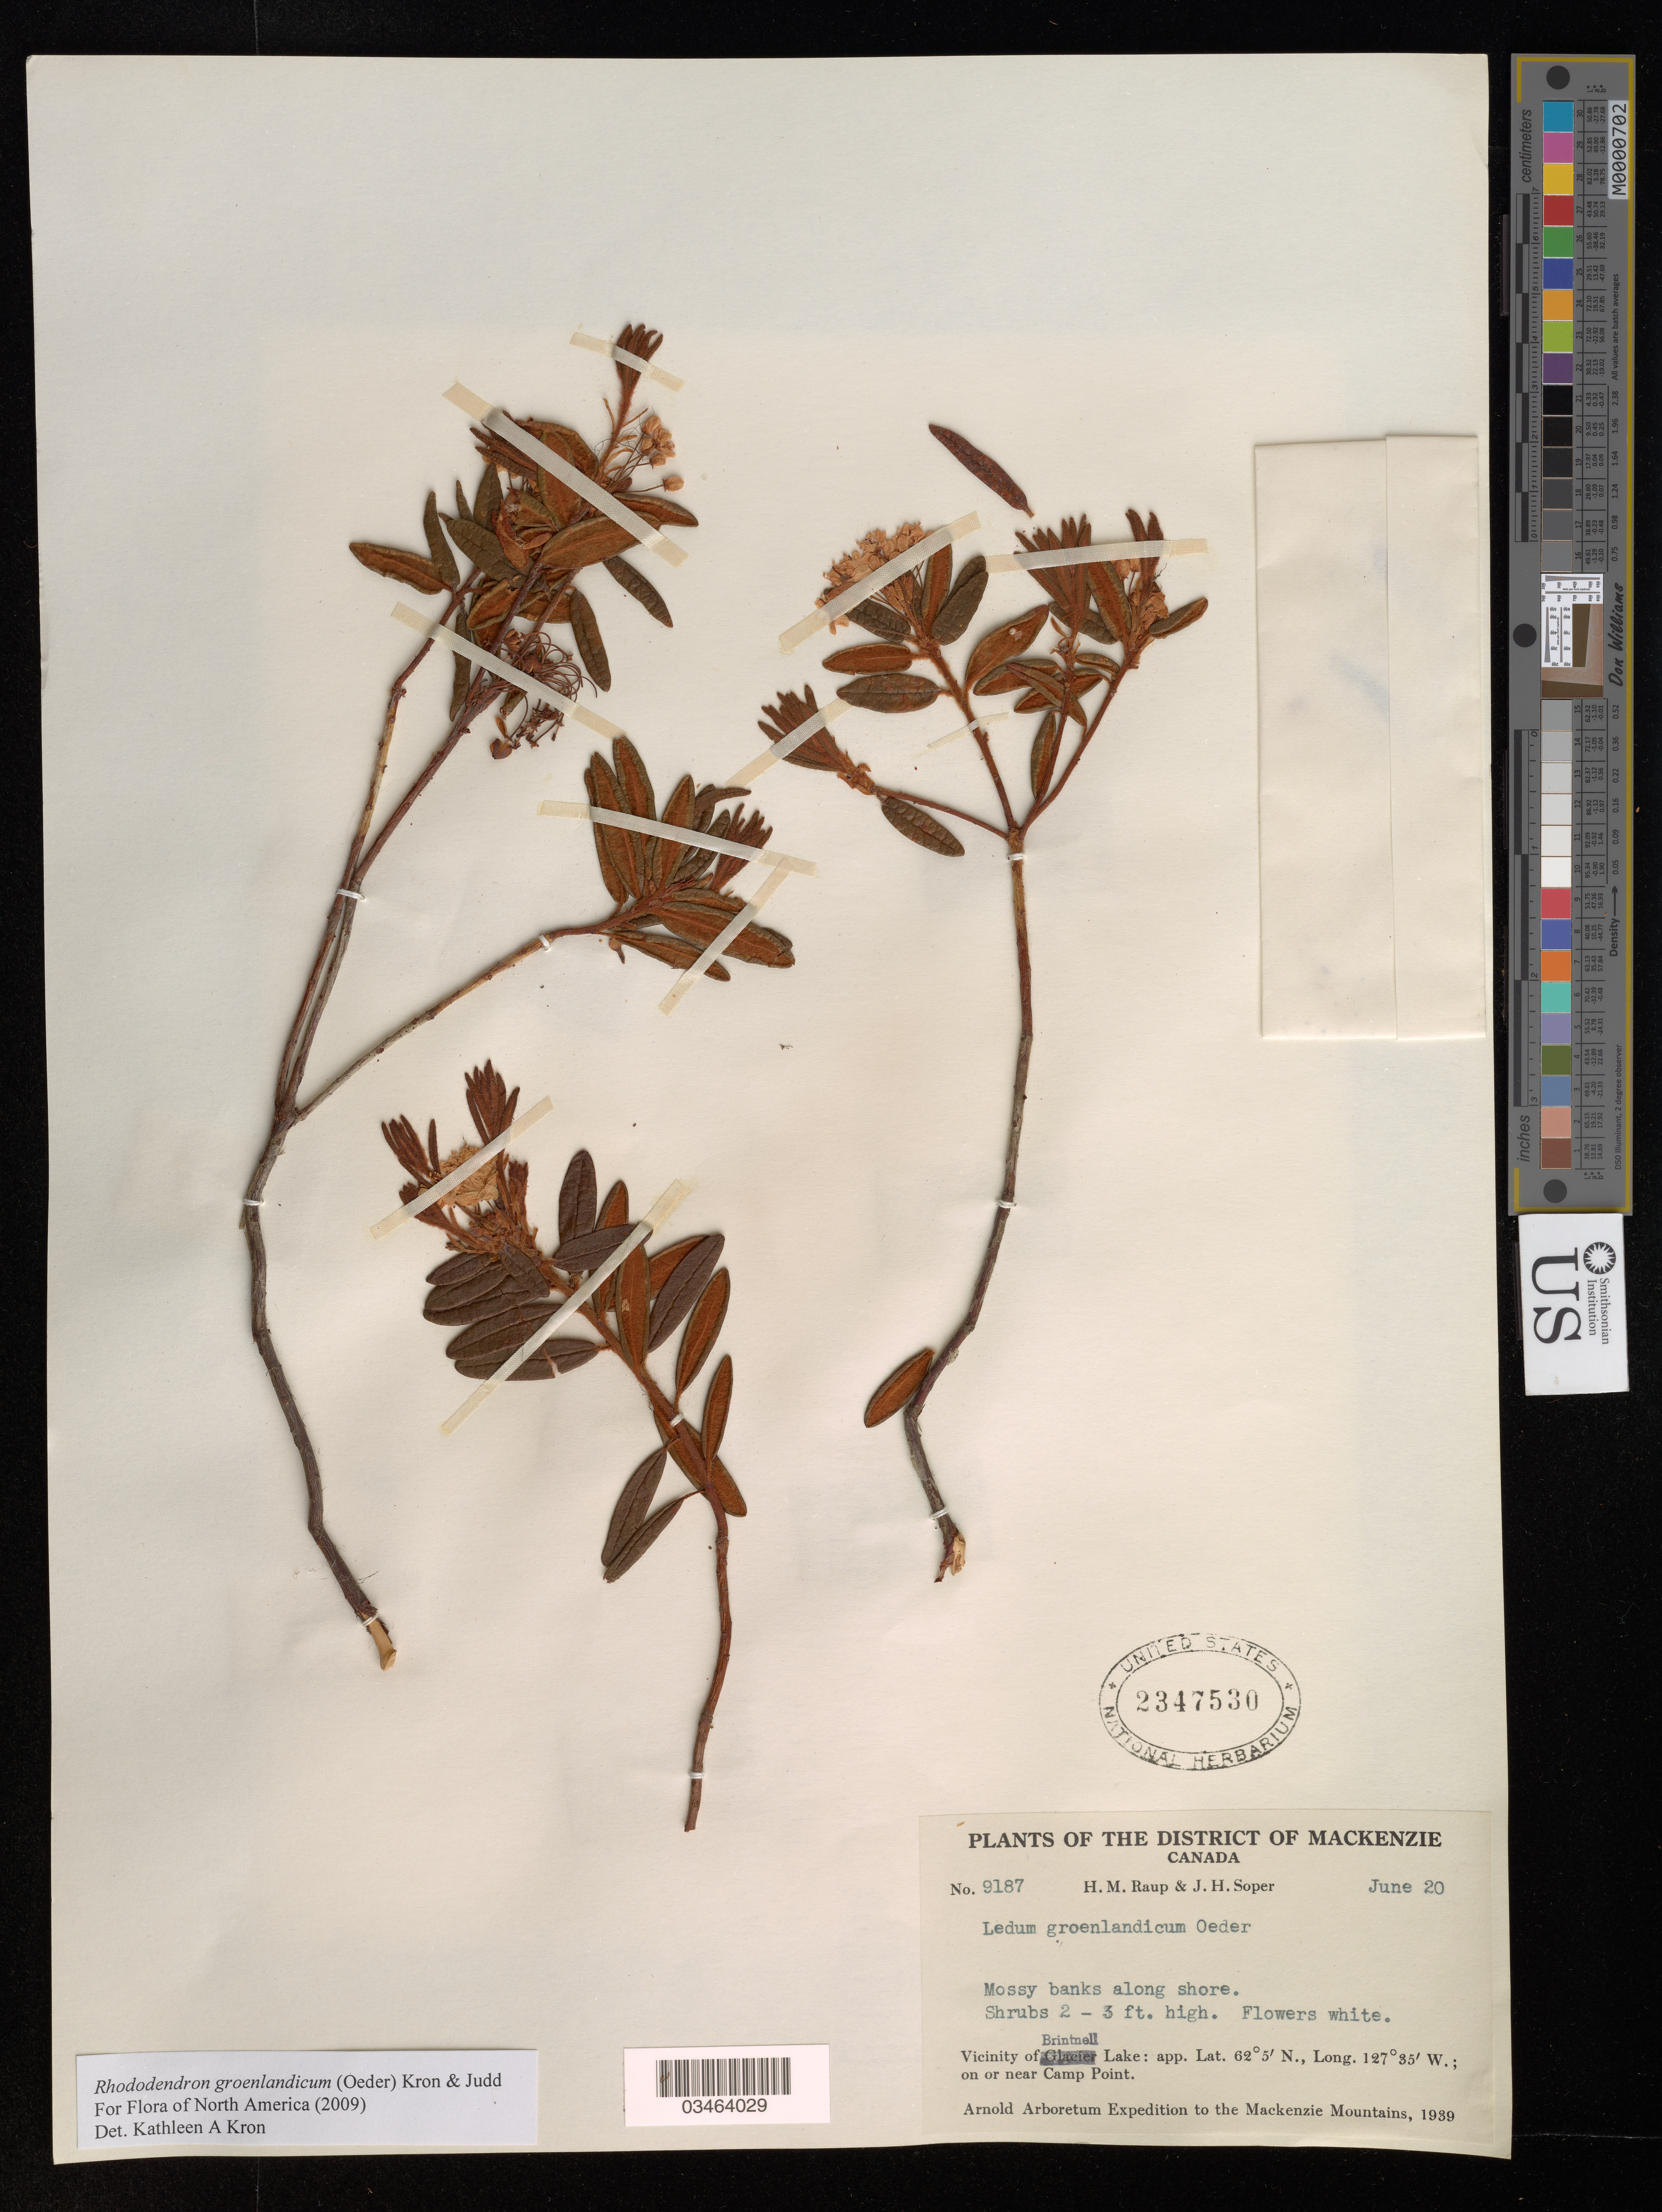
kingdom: Plantae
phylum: Tracheophyta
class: Magnoliopsida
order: Ericales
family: Ericaceae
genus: Rhododendron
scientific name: Rhododendron groenlandicum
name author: (Oeder) Kron & Judd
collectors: H. Raup & J. Soper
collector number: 9187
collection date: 1939-06-20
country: Canada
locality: The District of Mackenzie. Vicinity of Brintnell Lake; on or near Camp Point. Arnold Arboretum Expedition to the Mackenzie Mountains, 1939.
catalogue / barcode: US 2347530